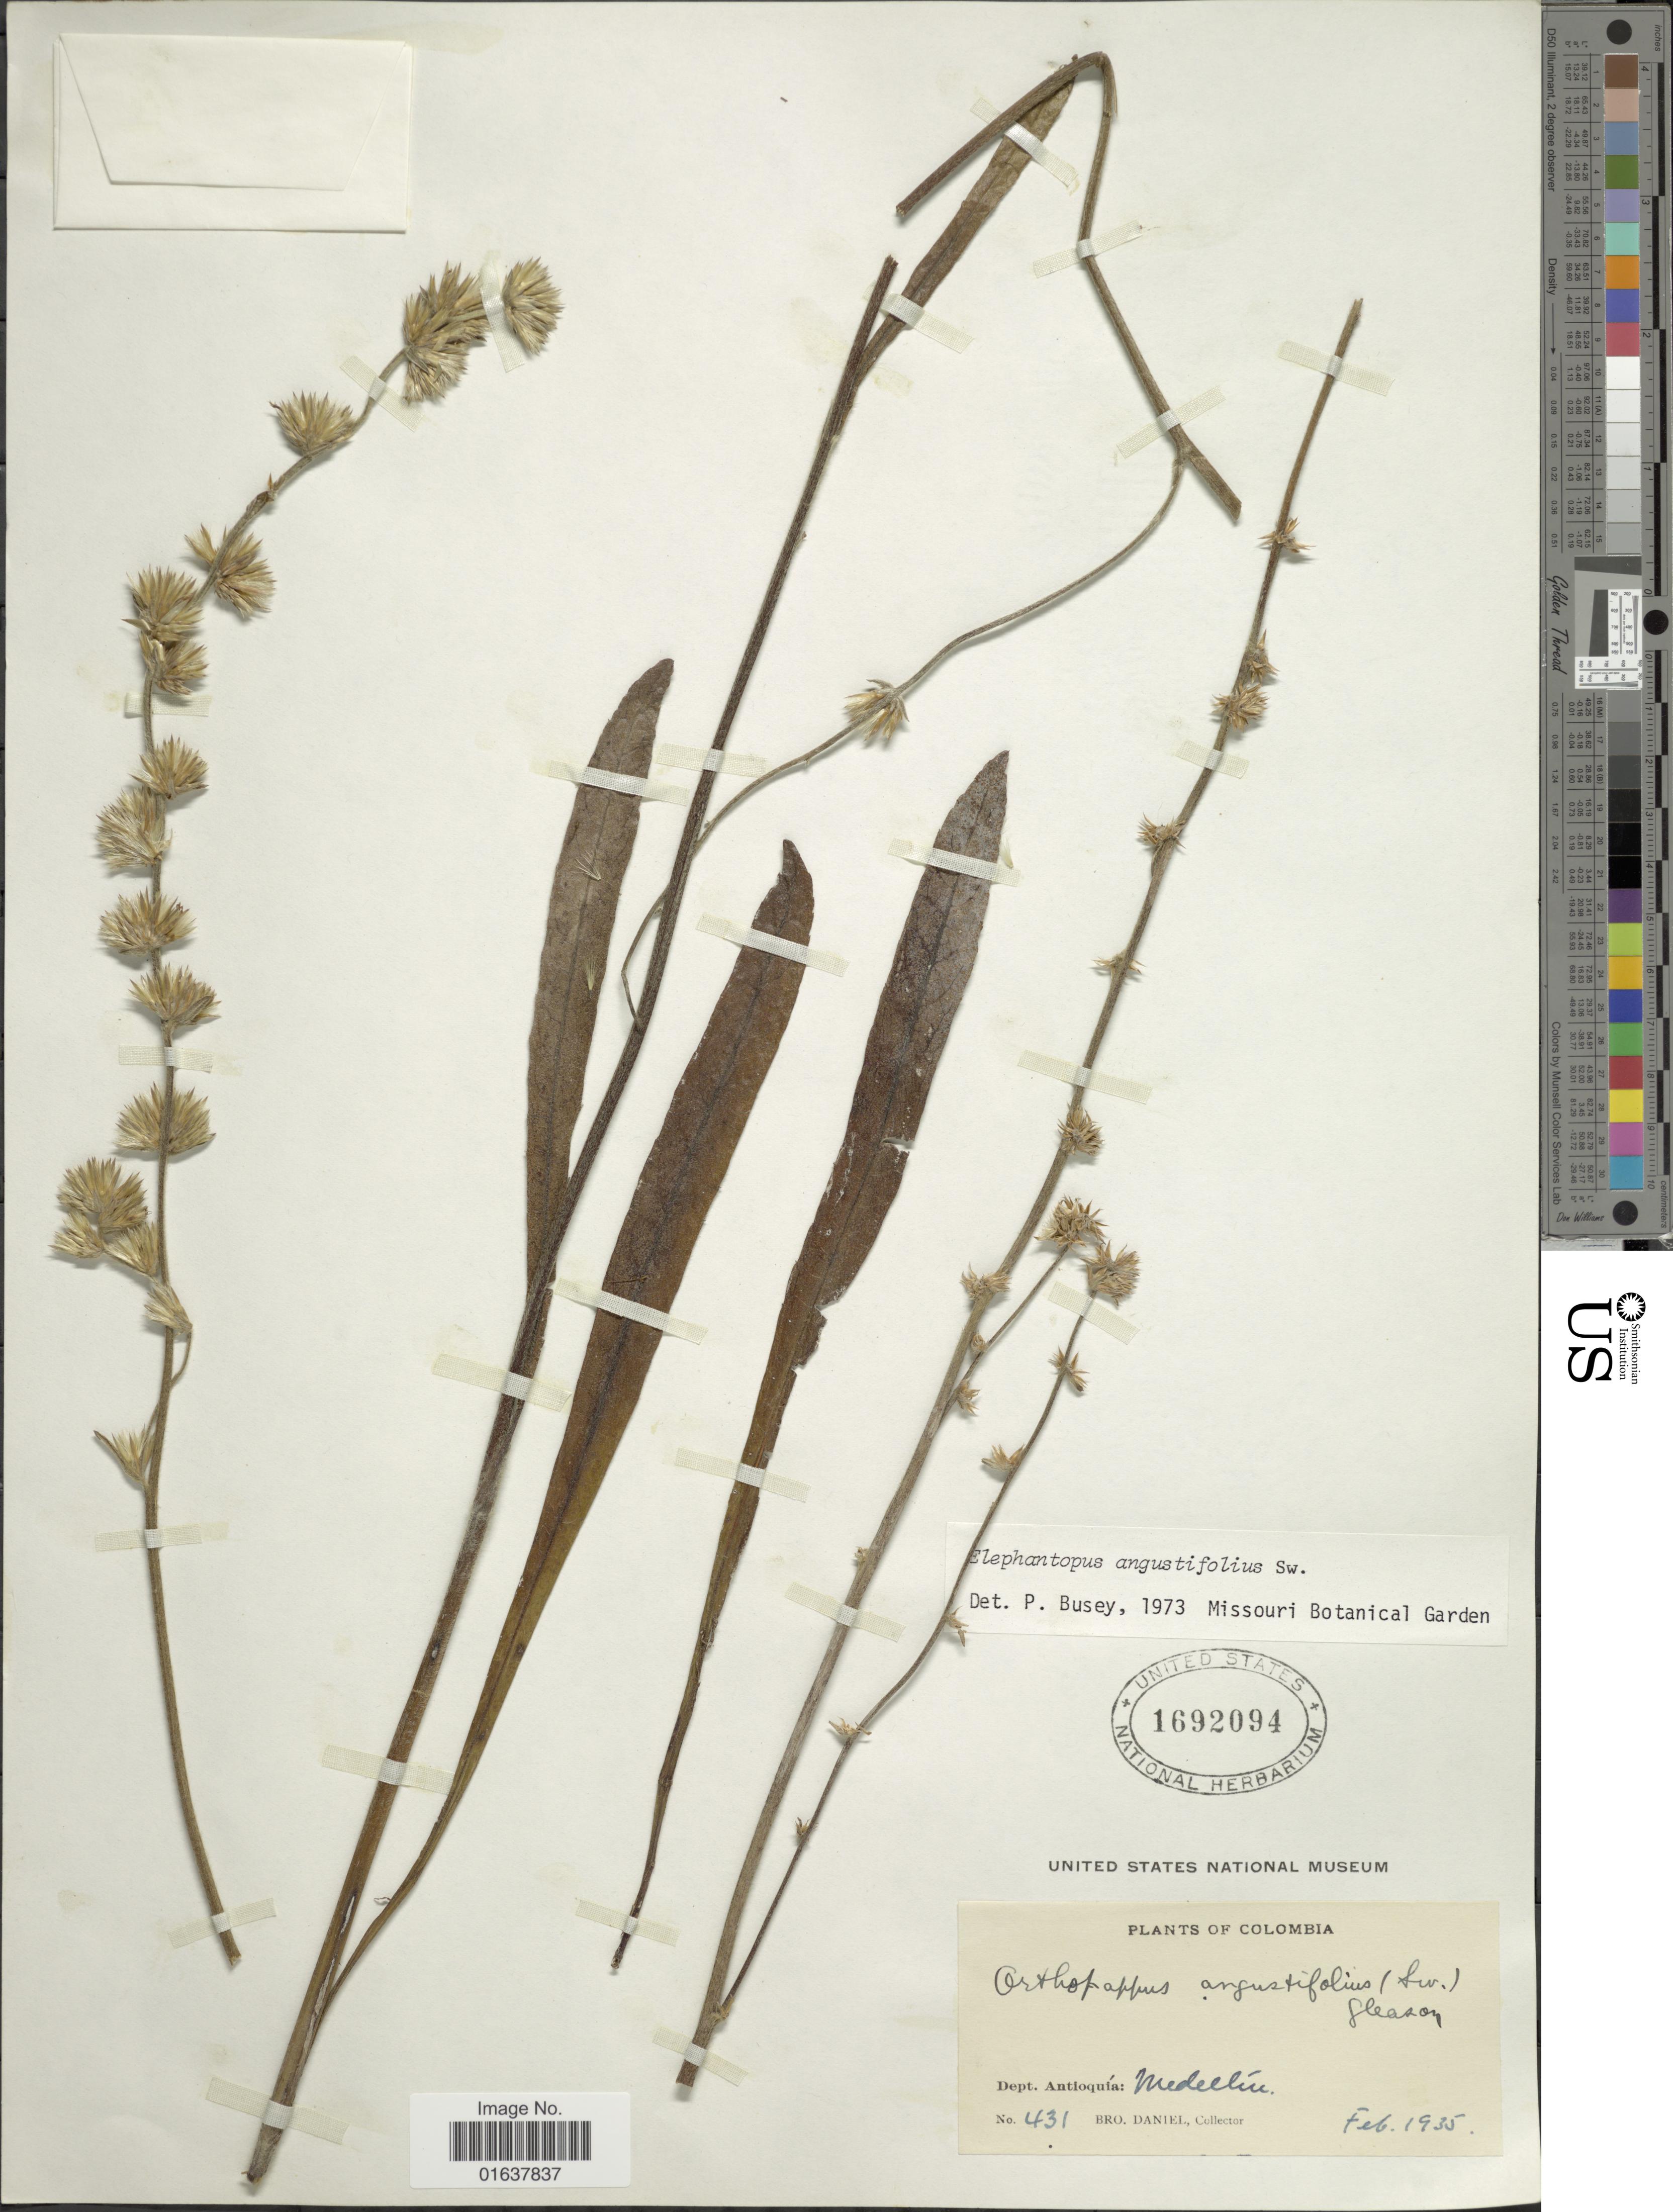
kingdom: Plantae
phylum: Tracheophyta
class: Magnoliopsida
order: Asterales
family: Asteraceae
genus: Orthopappus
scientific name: Orthopappus angustifolius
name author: (Sw.) Gleason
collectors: Bro. Daniel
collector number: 431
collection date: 1935-02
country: Colombia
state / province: Antioquia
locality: Dept. Antioquia: Medellin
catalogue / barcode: US 1692094